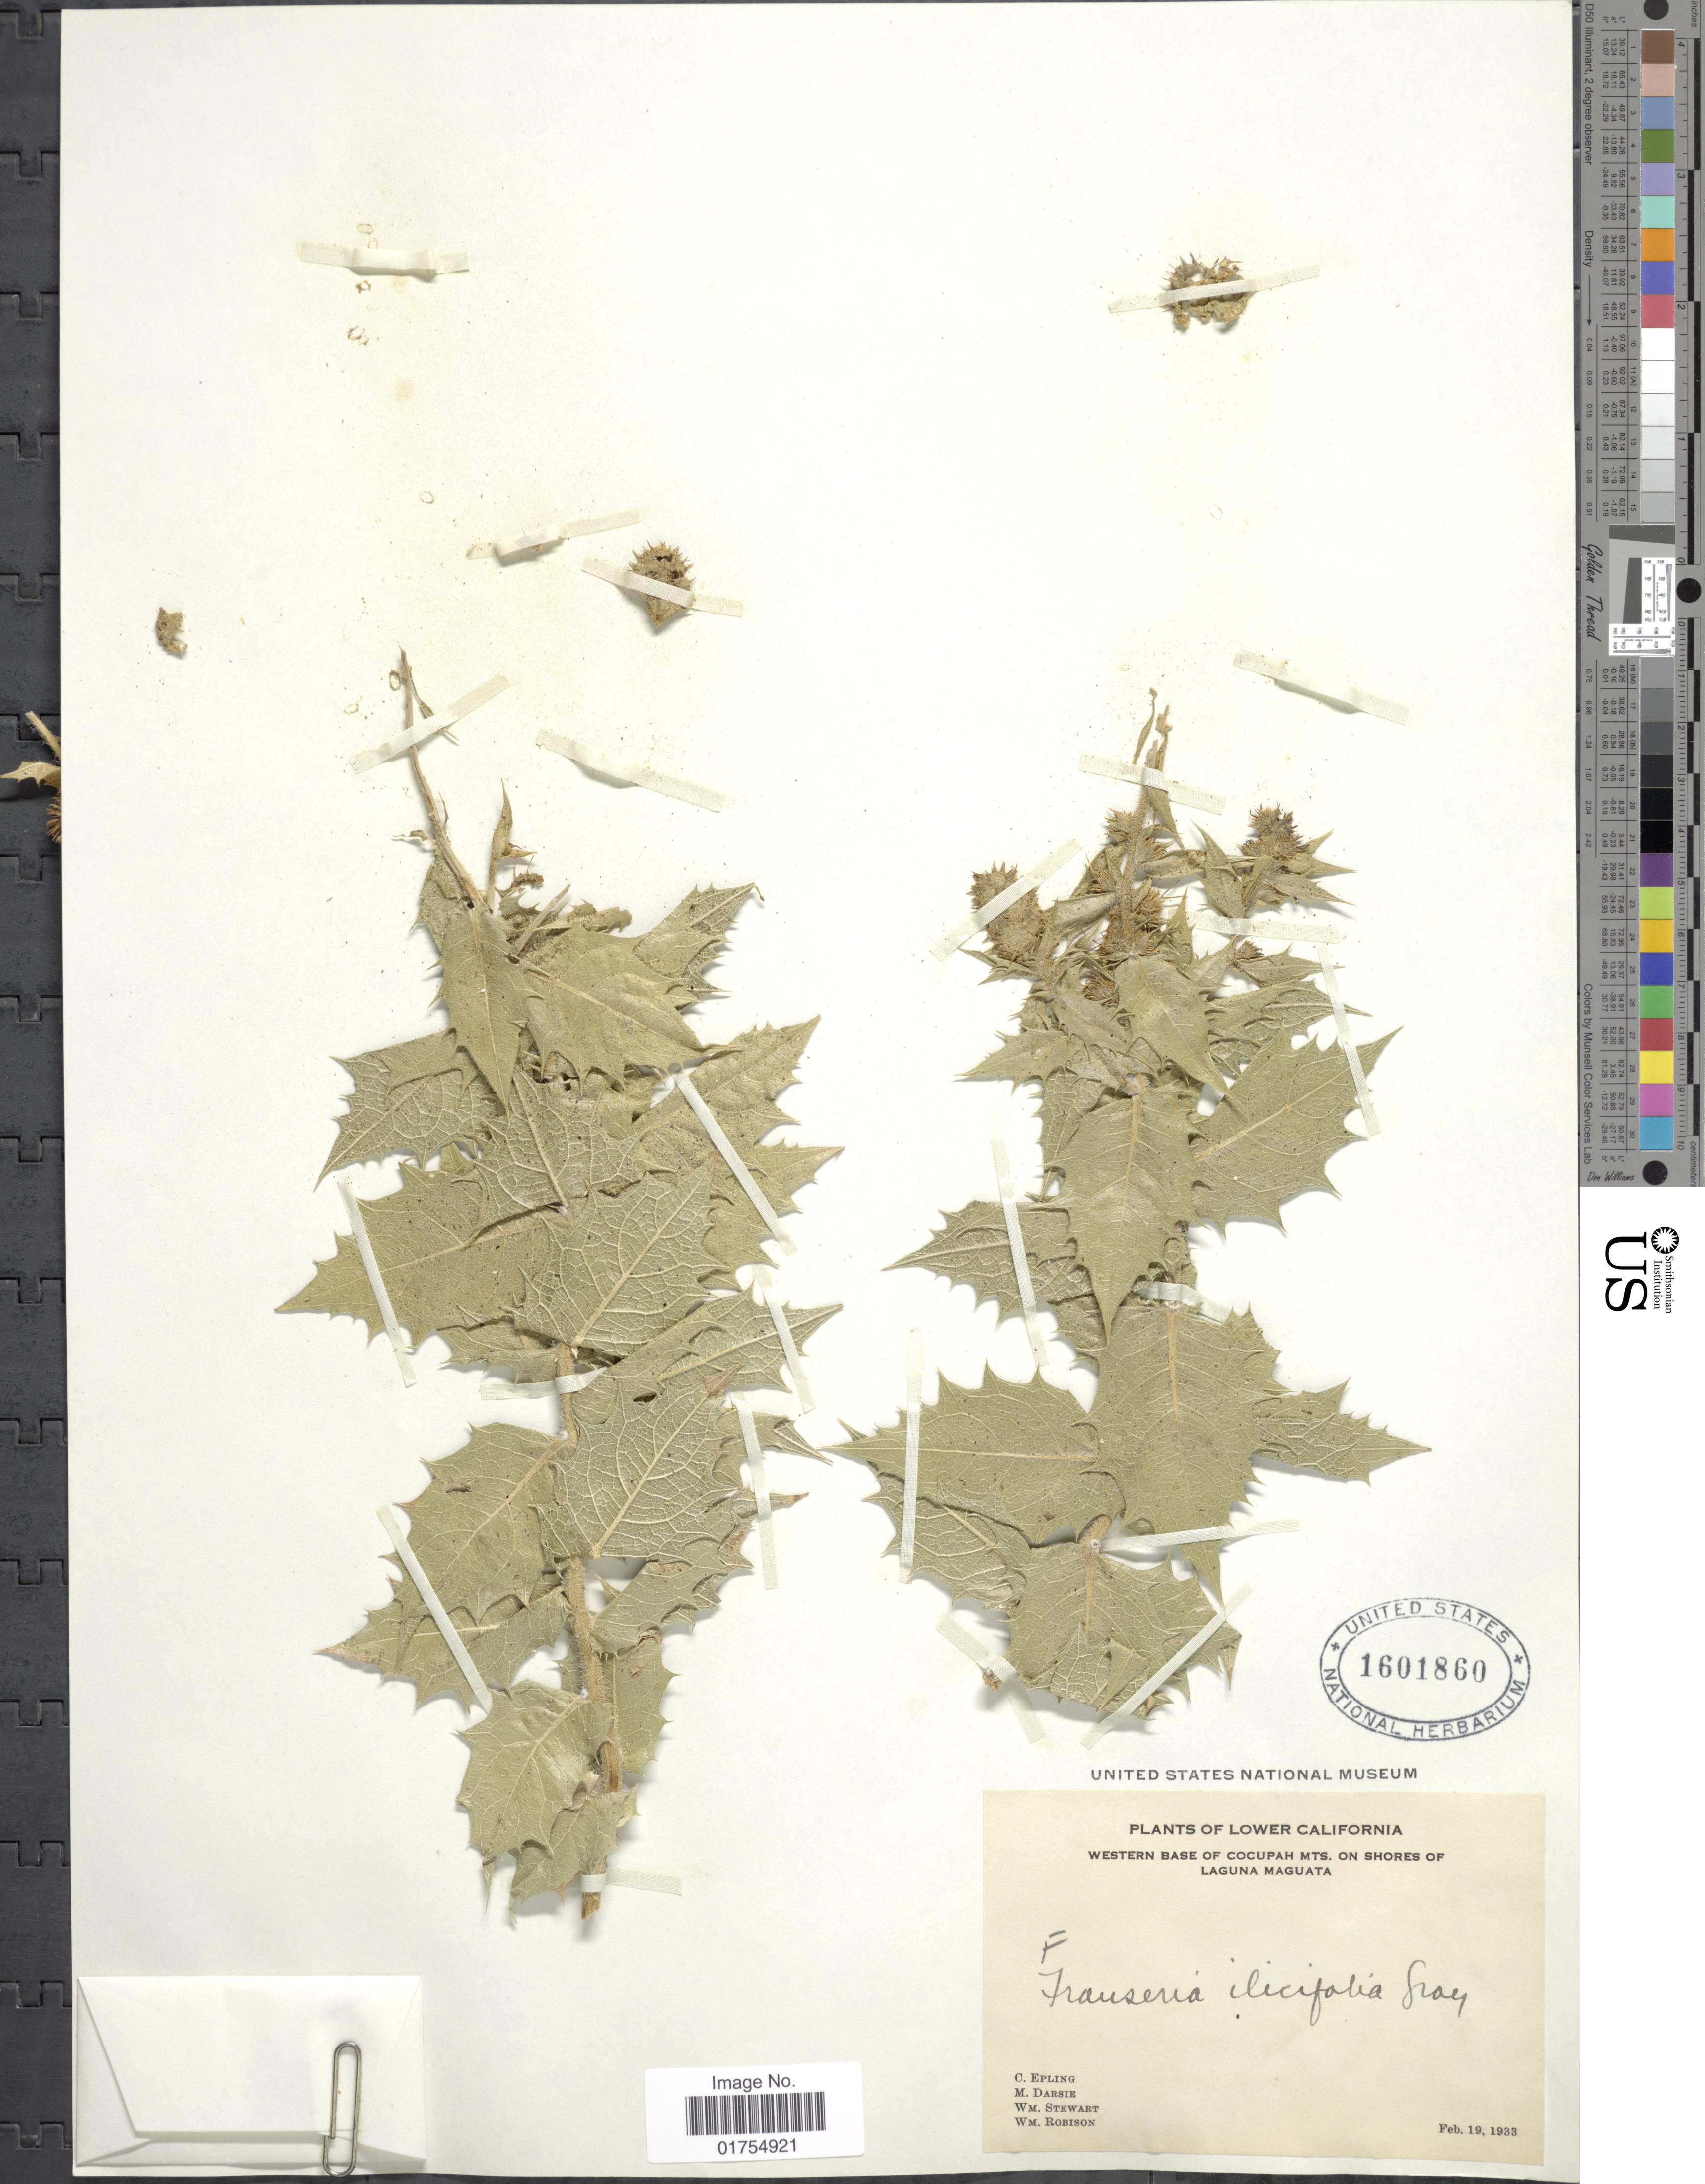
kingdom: Plantae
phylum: Tracheophyta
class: Magnoliopsida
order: Asterales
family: Asteraceae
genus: Franseria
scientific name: Franseria ilicifolia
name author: A. Gray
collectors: C. C. Epling, M. Darsie, W. Stewart & W. Robison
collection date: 1933-02-19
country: Mexico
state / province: Baja California Norte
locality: Lower California. Western Base of Cocupah Mts. on shores of Laguna Maguata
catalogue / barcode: US 1601860